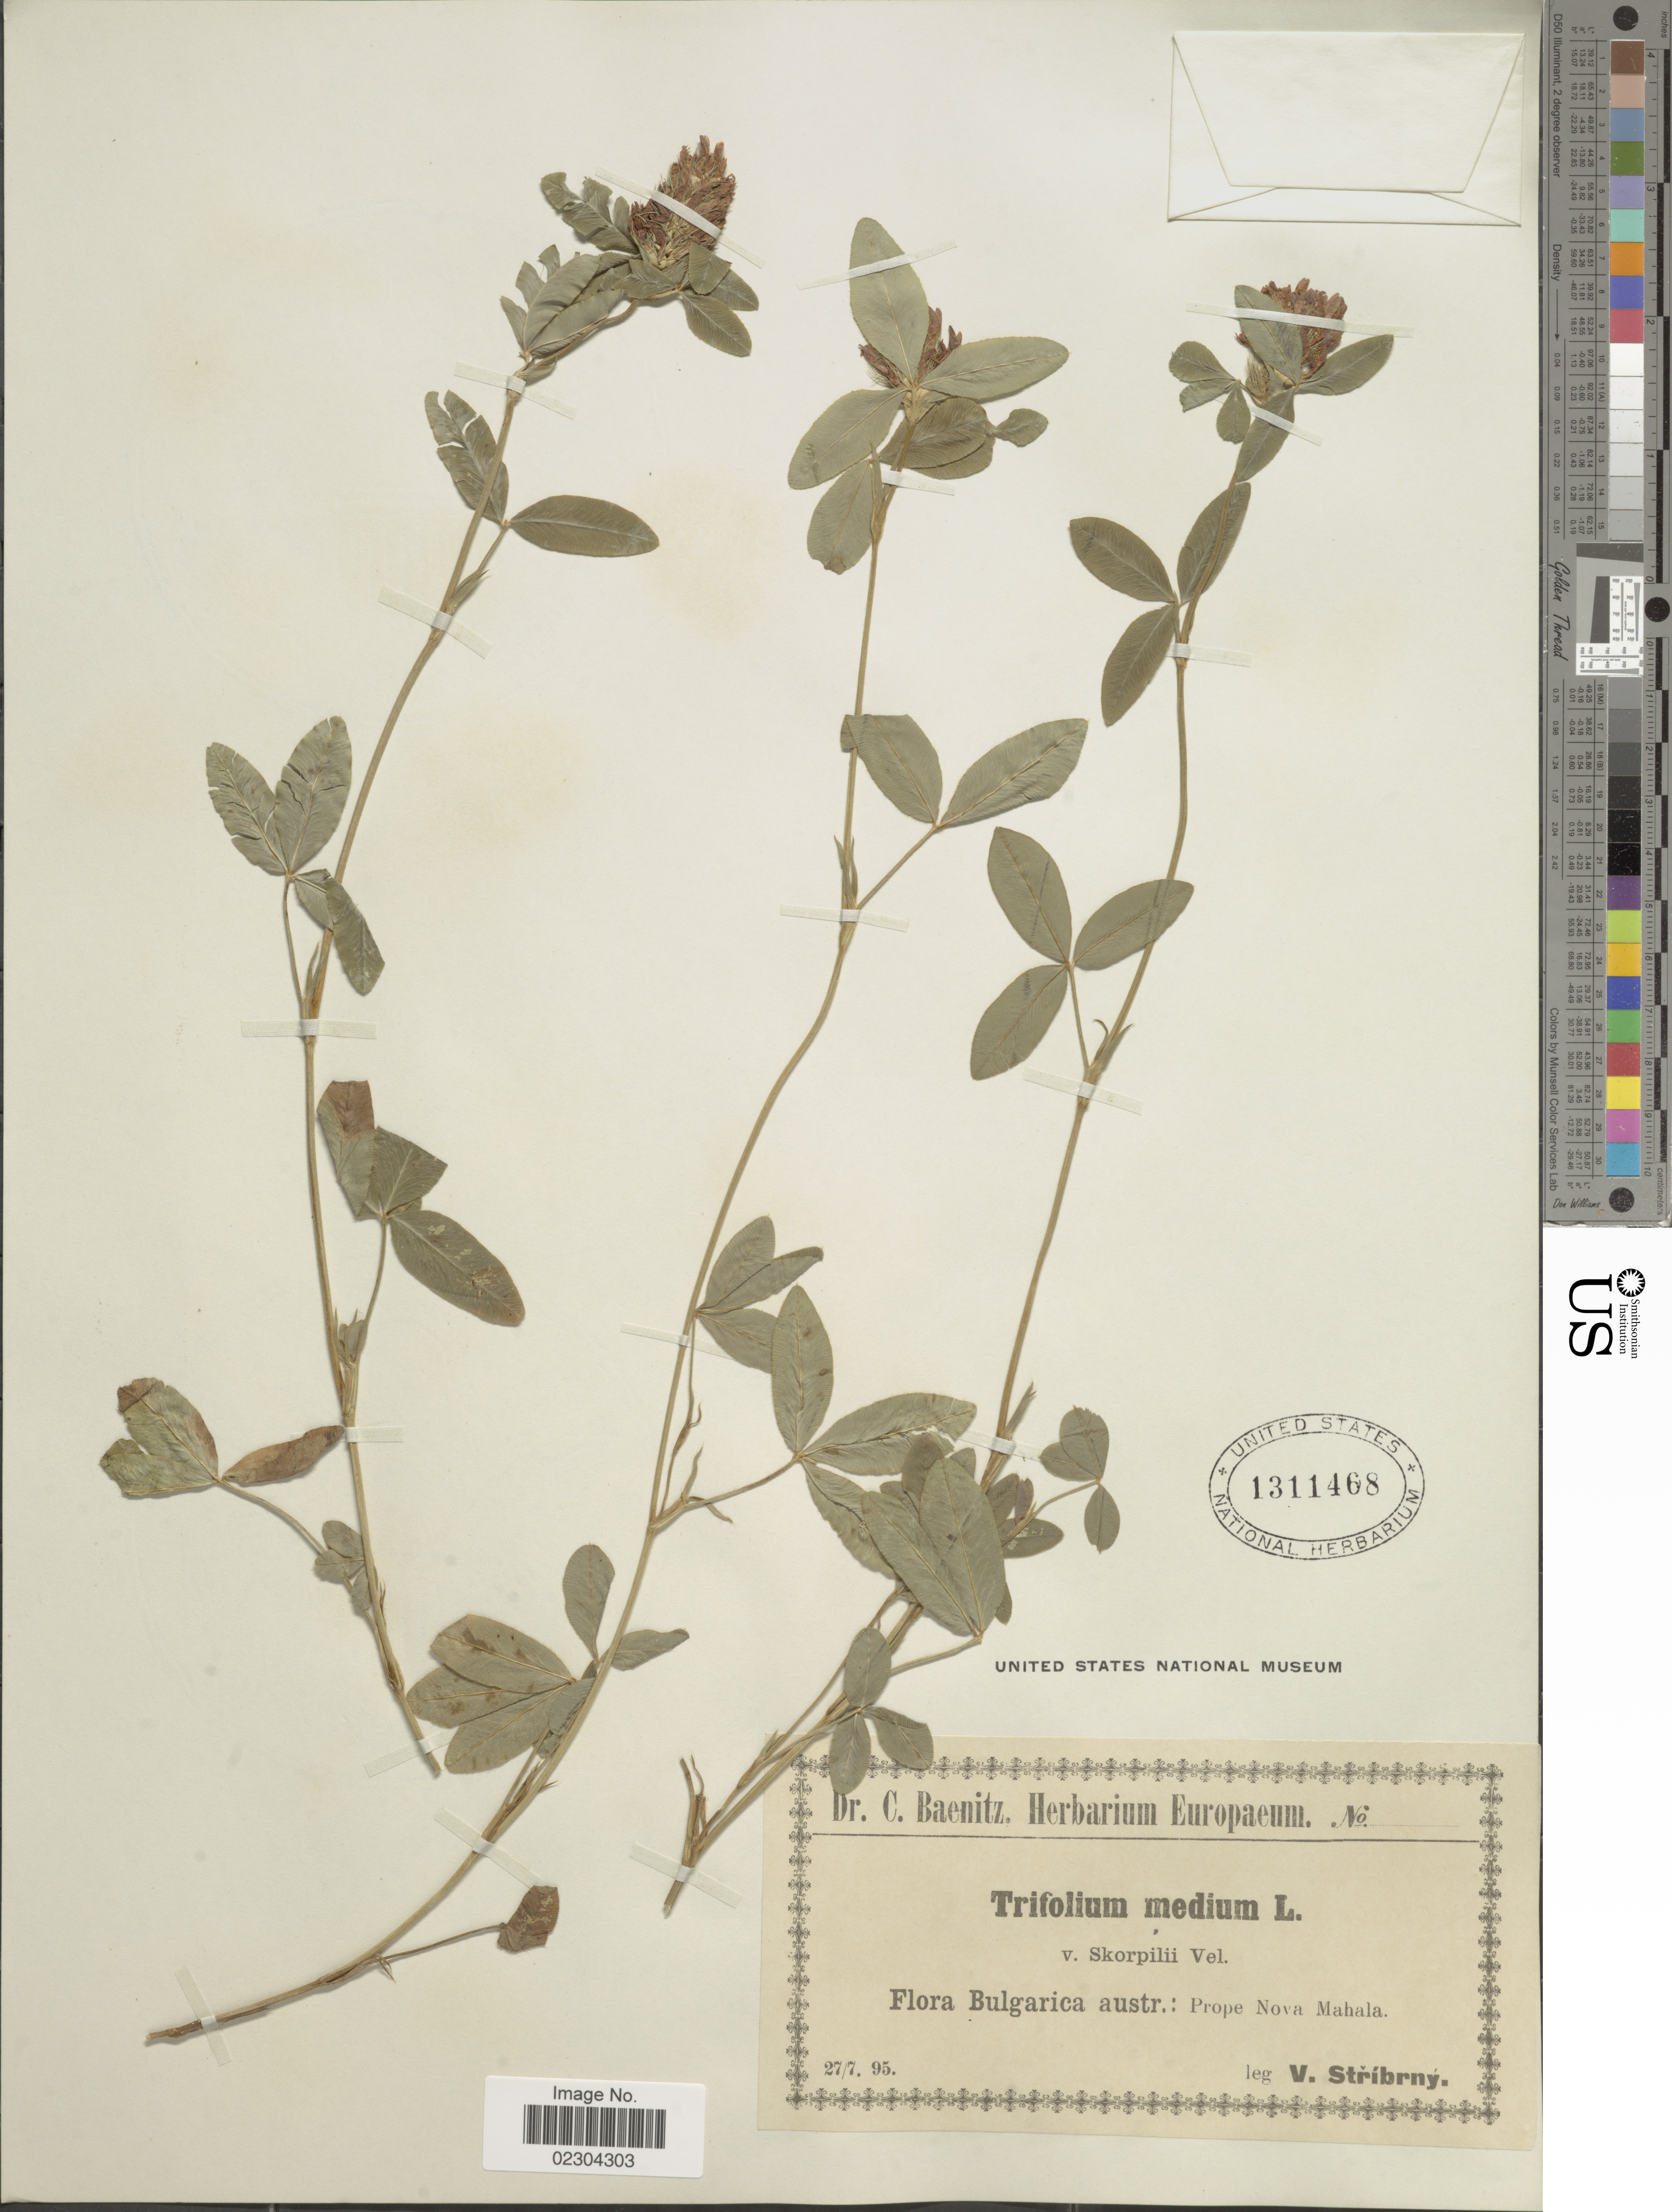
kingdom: Plantae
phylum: Tracheophyta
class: Magnoliopsida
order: Fabales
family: Fabaceae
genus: Trifolium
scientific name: Trifolium medium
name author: L.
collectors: V. Stribrny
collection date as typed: Transcribed d/m/y: 27/7/95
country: Bulgaria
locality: Bulgarica austr. Prope Nova Mahala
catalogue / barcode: US 1311468